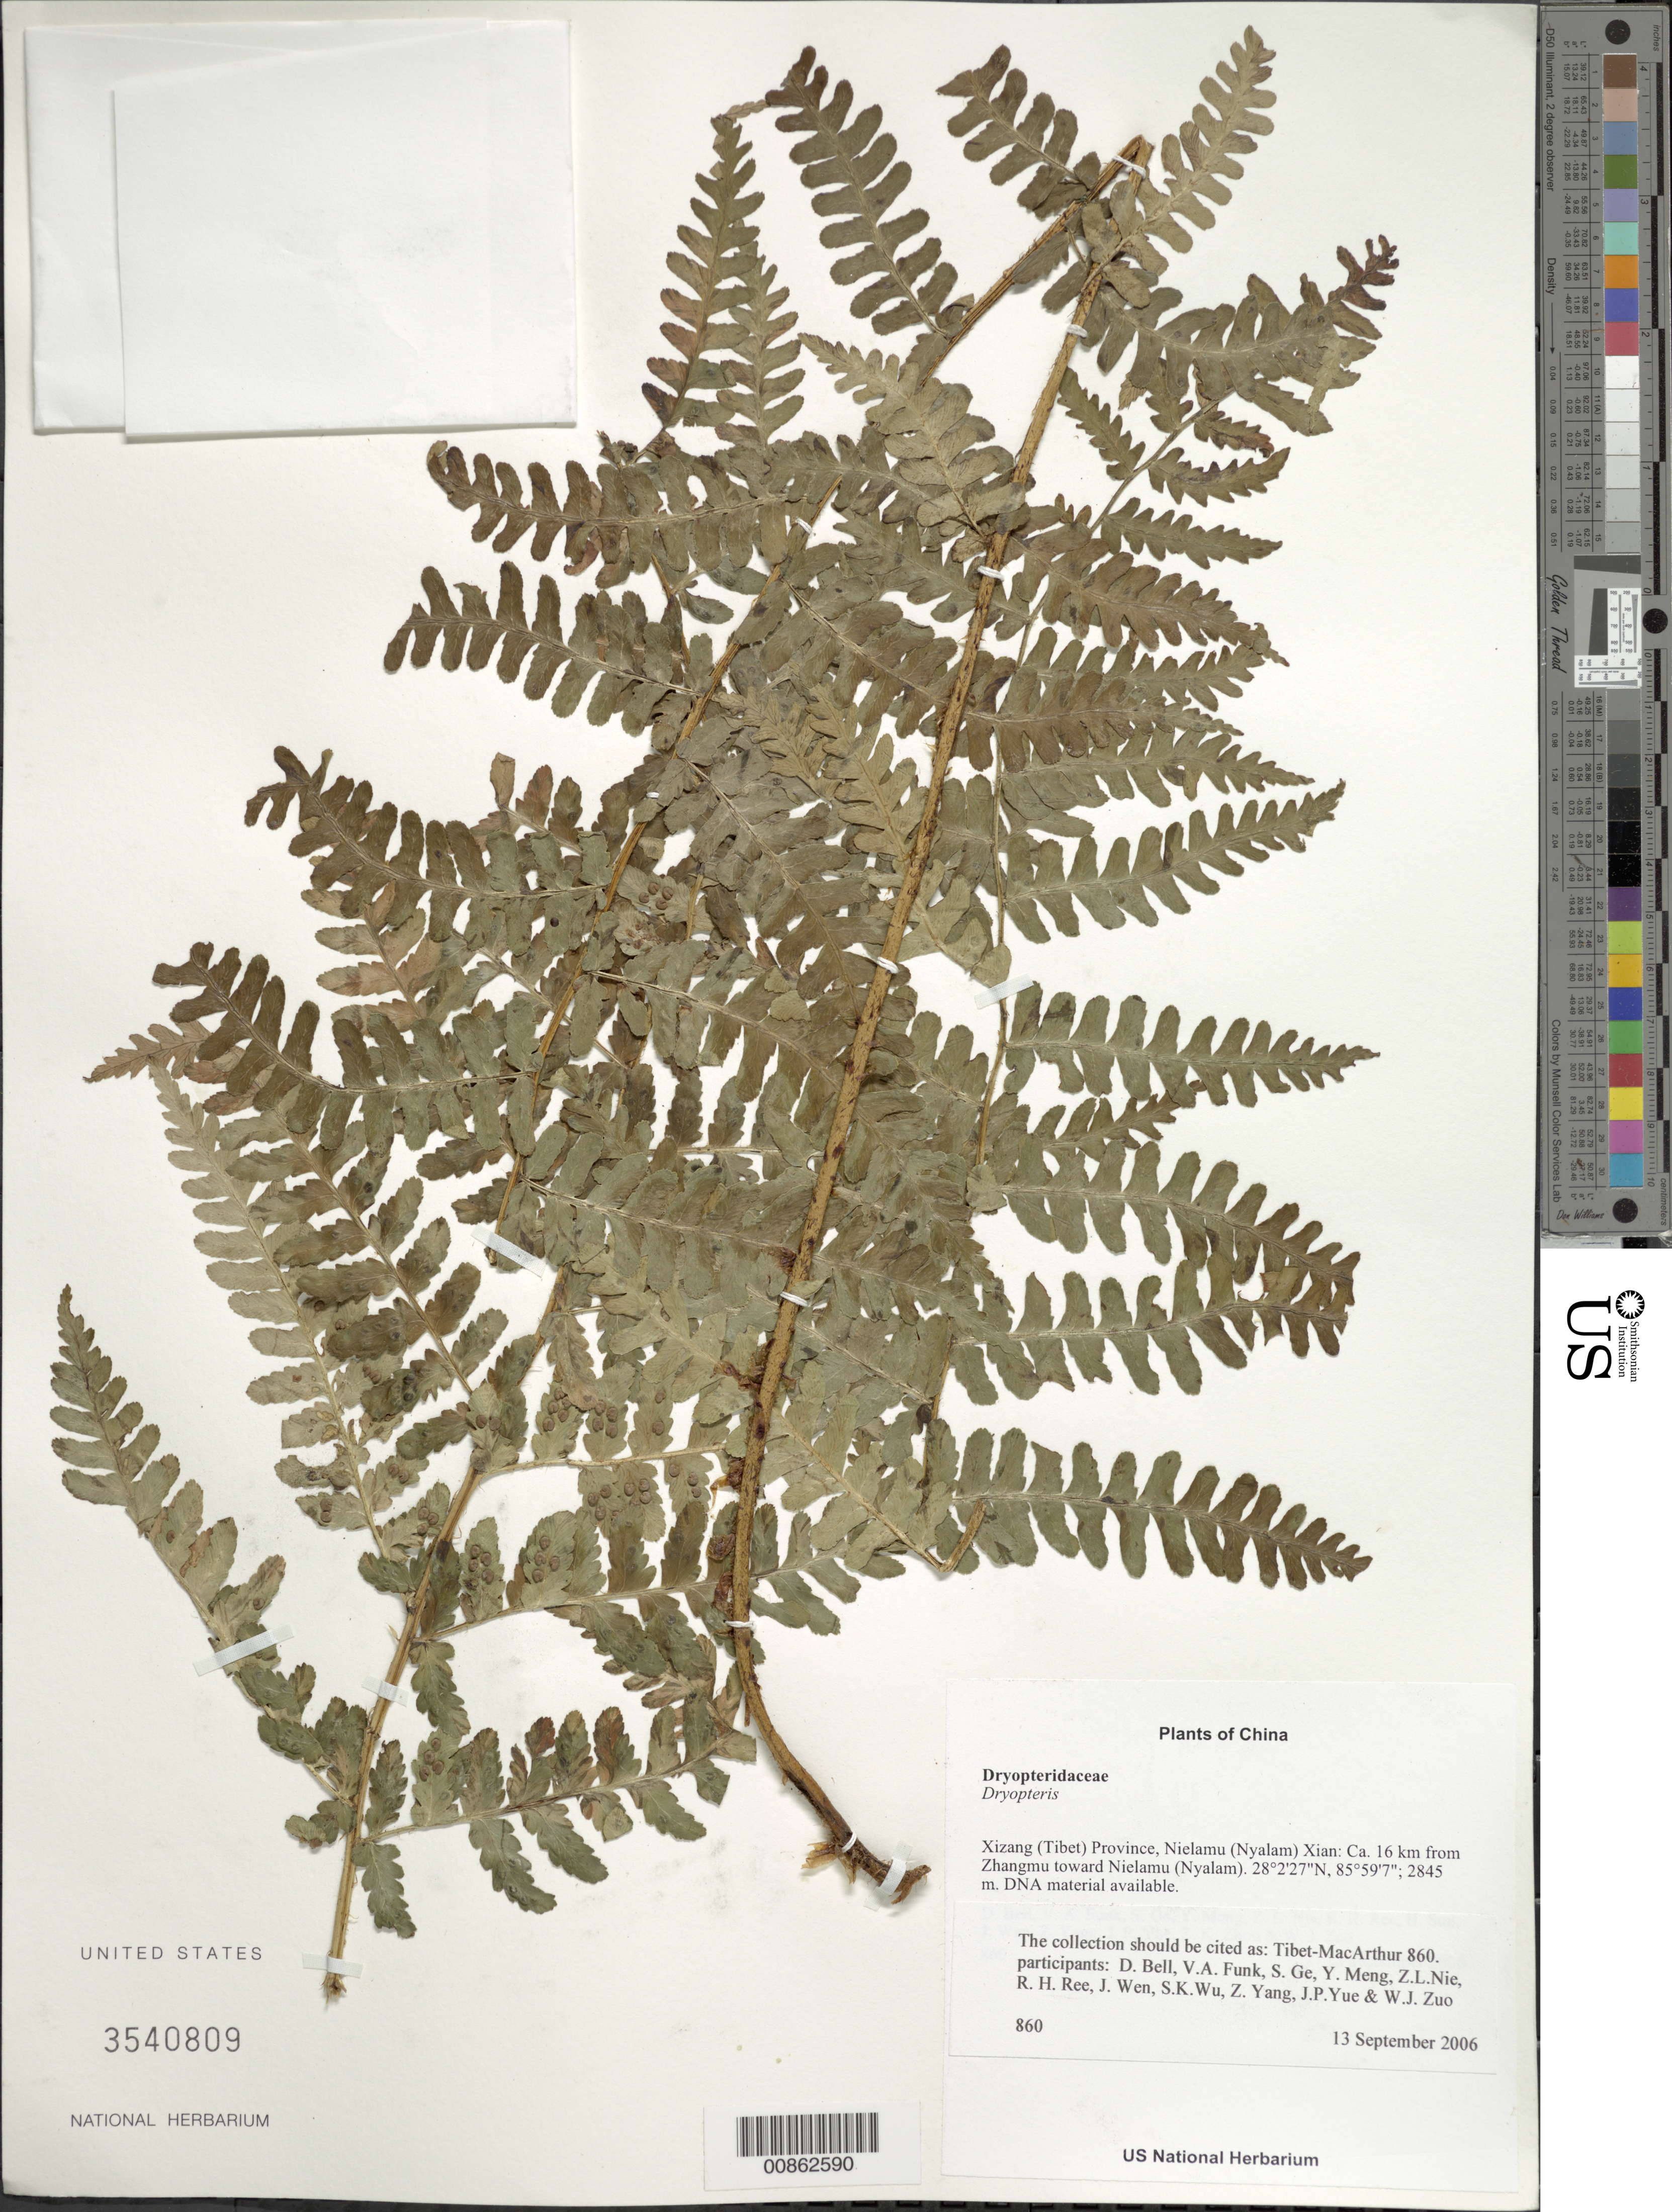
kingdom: Plantae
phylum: Tracheophyta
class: Polypodiopsida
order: Polypodiales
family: Dryopteridaceae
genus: Dryopteris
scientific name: Dryopteris sp.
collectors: Tibet-MacArthur, D. A. Bell, V. Funk, S. Ge, Y. Meng, Z. Nie, R. Ree, H. Sun, J. Wen, Z. Yang, J. Yue, Z. Zhou & W. Zuo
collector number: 860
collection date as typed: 13 Sep 2006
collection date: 2006-09-13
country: China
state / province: Xizang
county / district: Nielamu (Nyalam) Xian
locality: Ca. 16 km from Zhangmu toward Nielamu (Nyalam).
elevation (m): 2845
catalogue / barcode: US 3540809